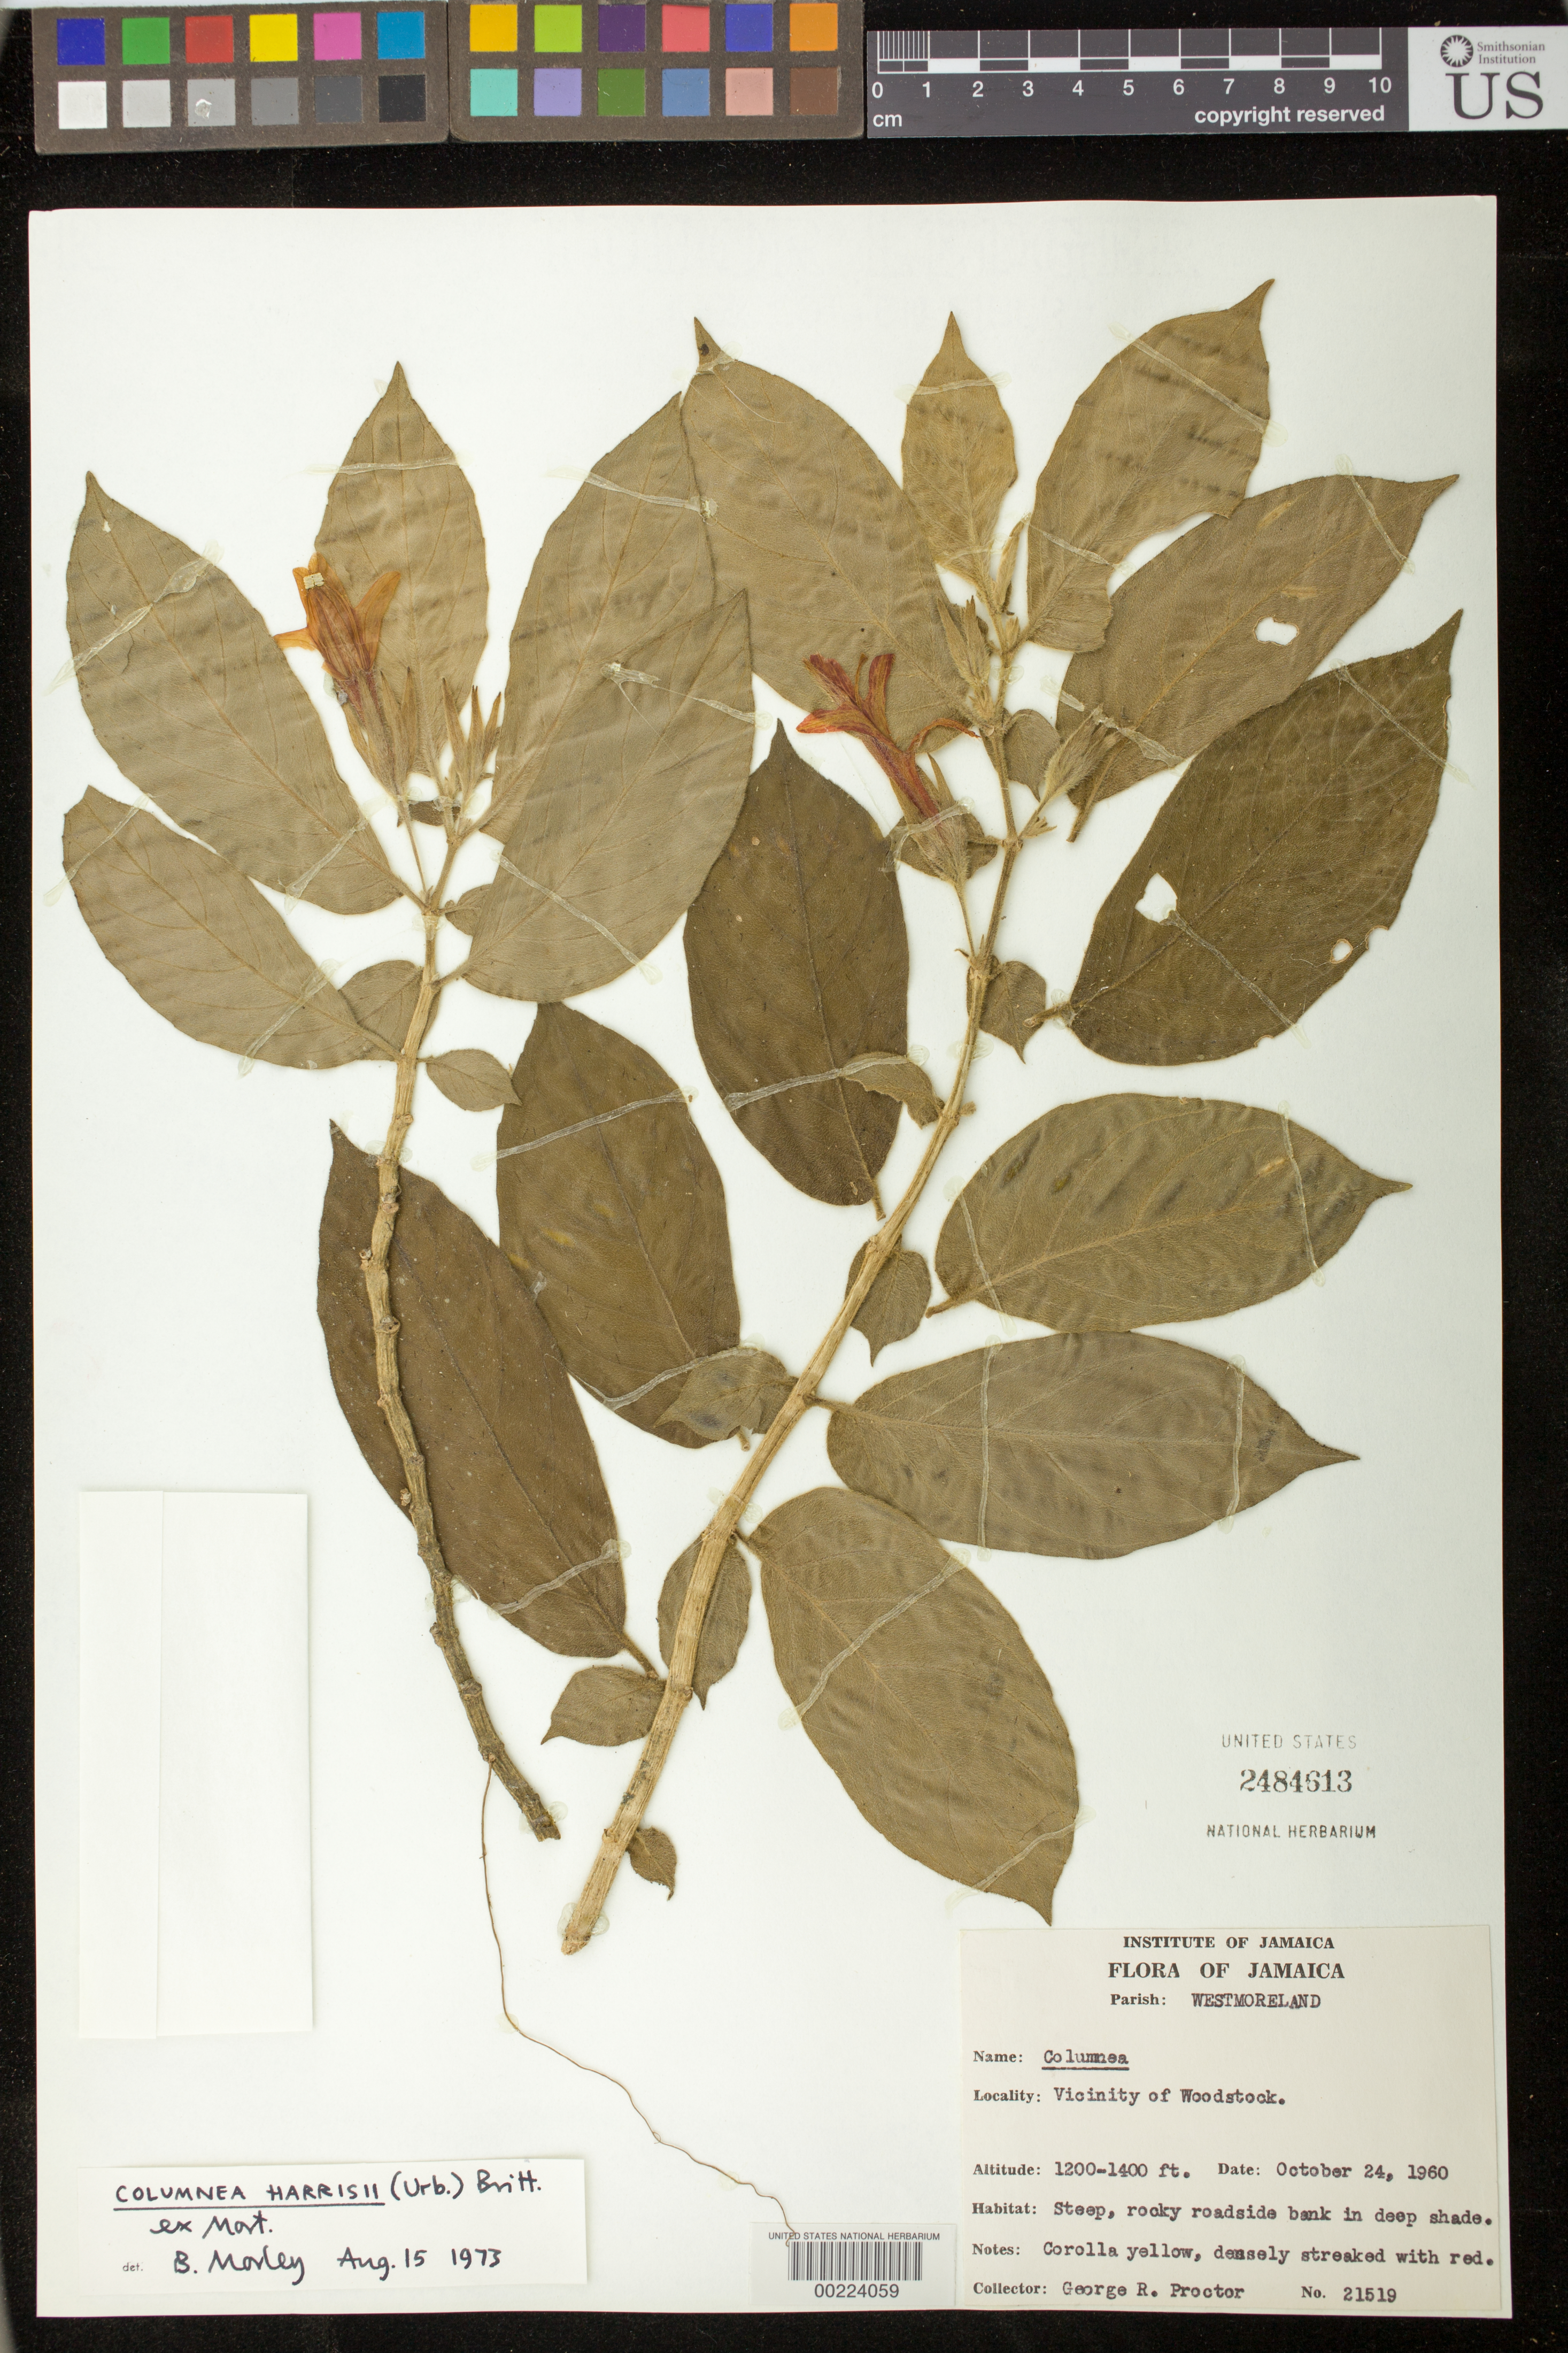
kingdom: Plantae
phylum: Tracheophyta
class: Magnoliopsida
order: Lamiales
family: Gesneriaceae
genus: Columnea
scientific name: Columnea harrisii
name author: (Urb.) Britton ex C.V. Morton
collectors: G. R. Proctor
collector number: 21519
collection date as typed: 24 Oct 1960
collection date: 1960-10-24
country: Jamaica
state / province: Westmoreland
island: Jamaica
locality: Vicinity of Woodstock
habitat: Steep, rocky hillside bank in deep shade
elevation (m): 366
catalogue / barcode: US 2484613